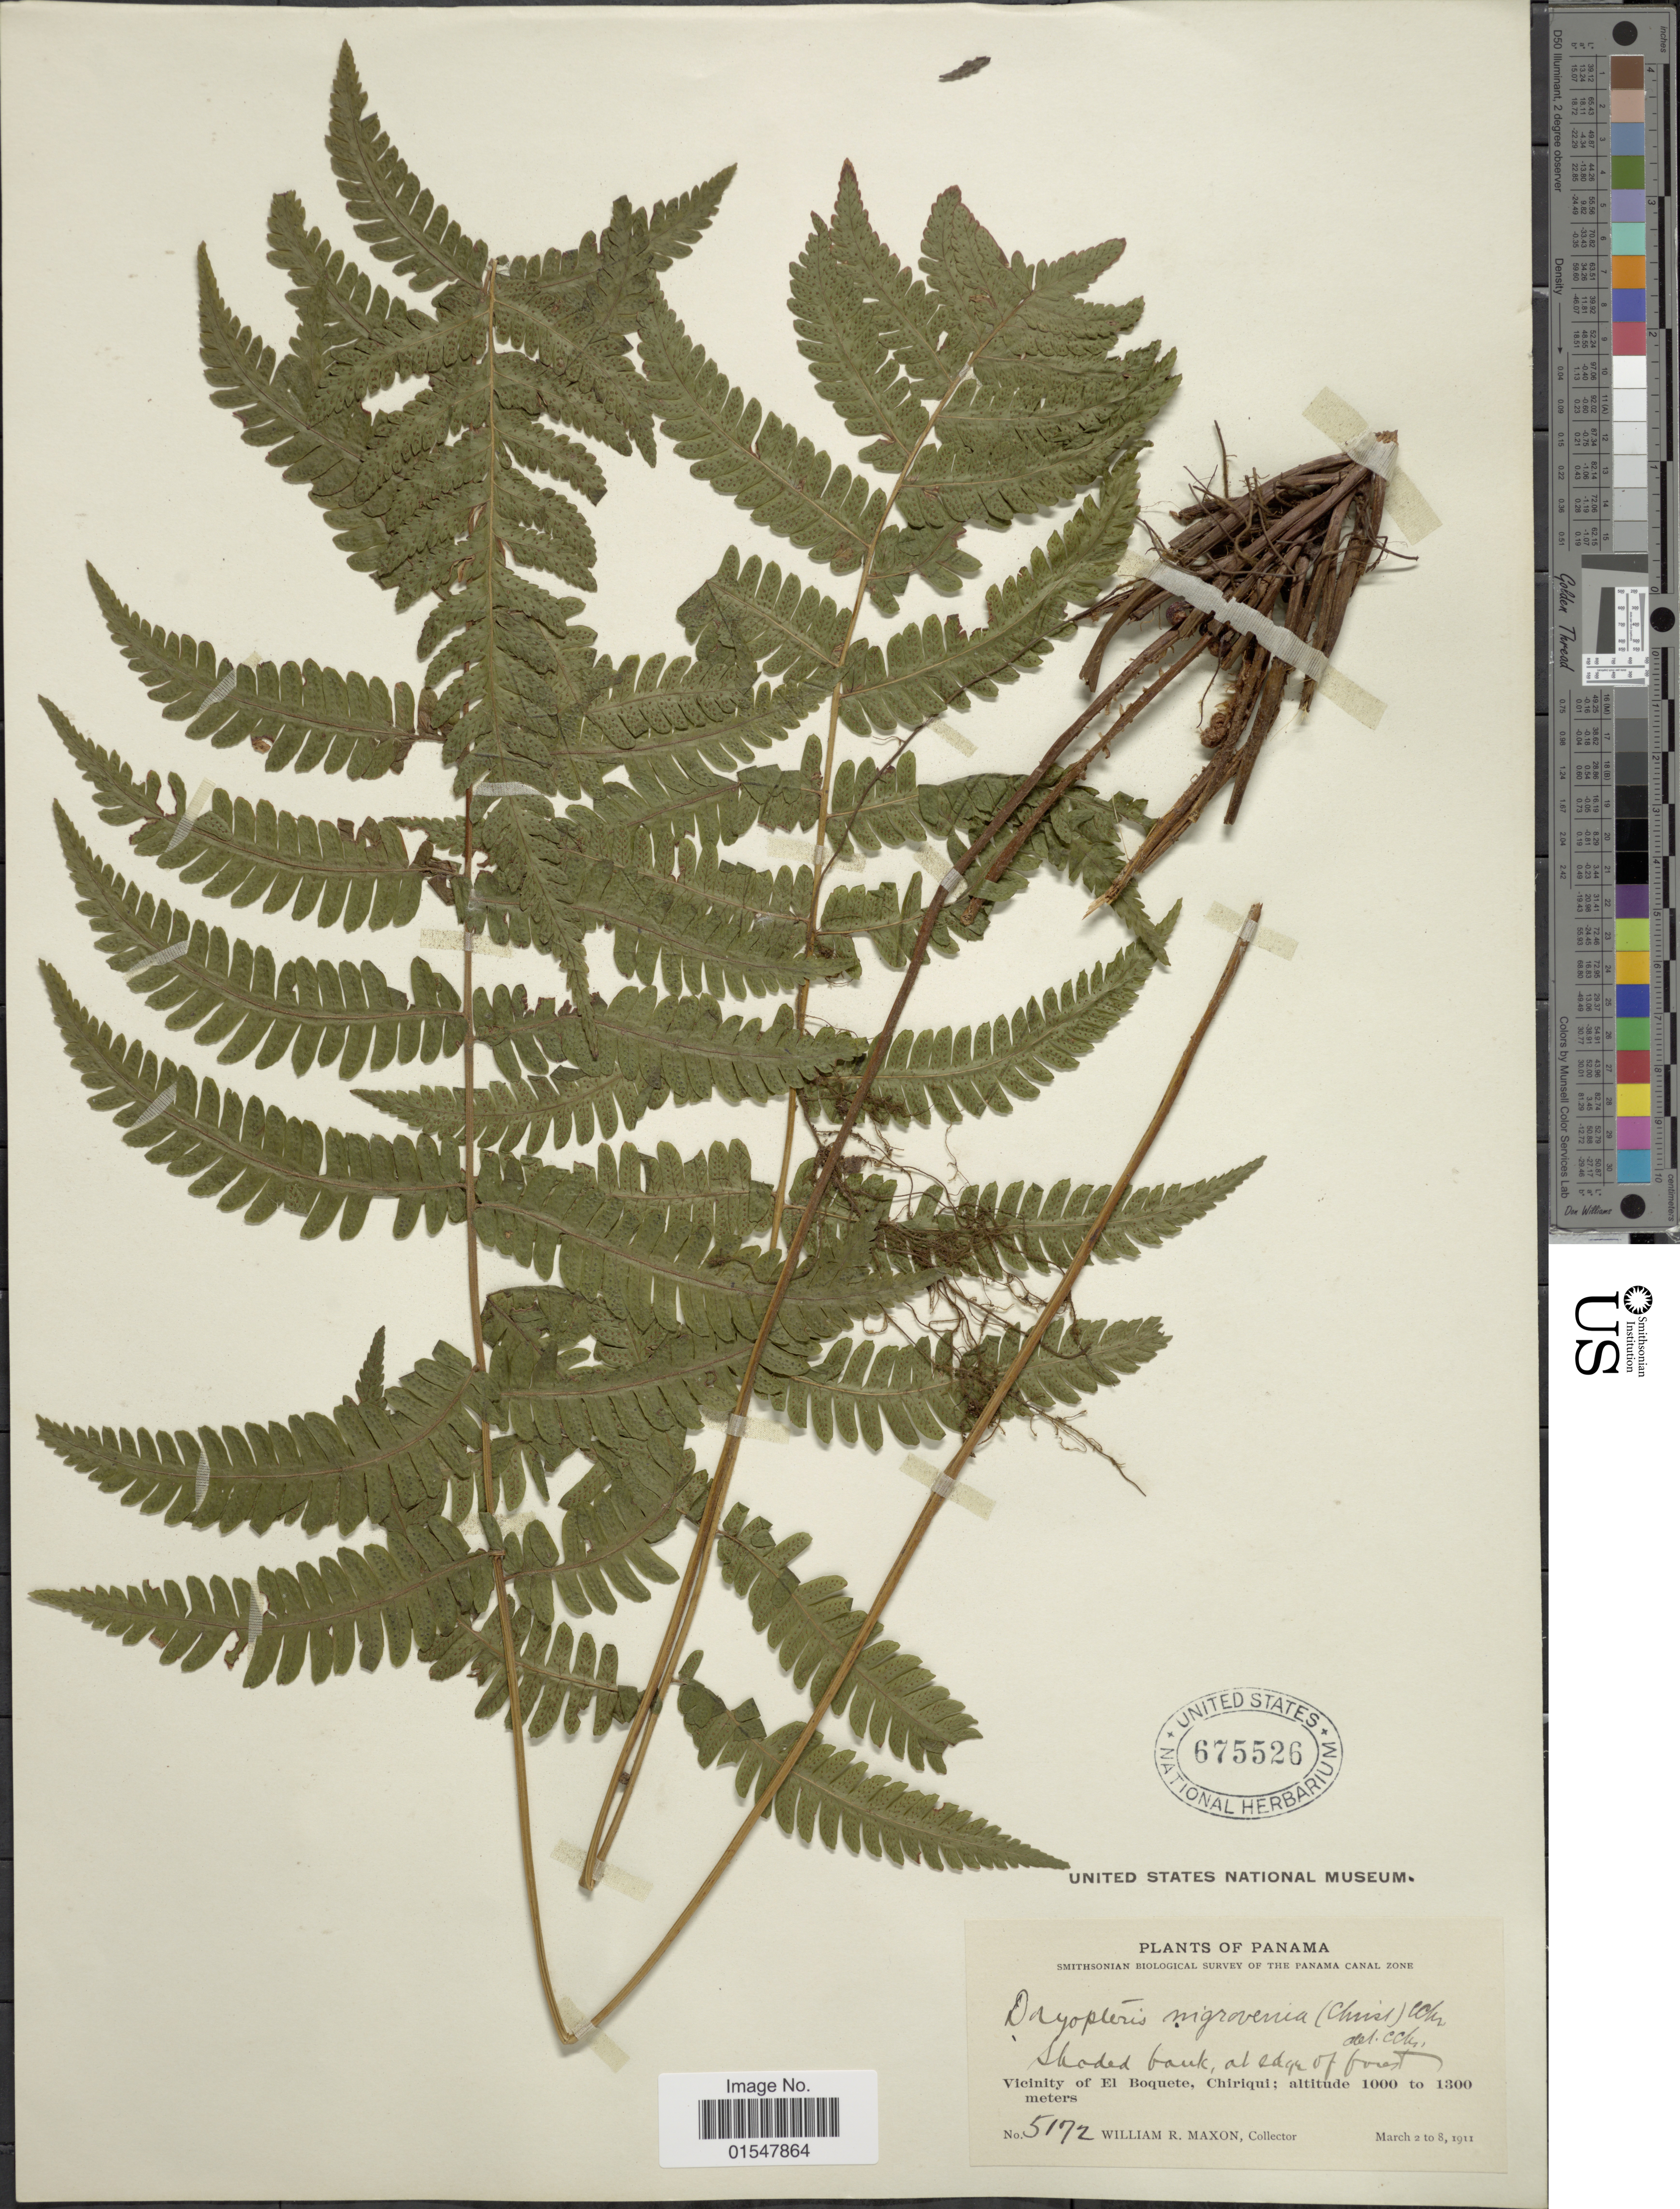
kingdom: Plantae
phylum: Tracheophyta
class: Polypodiopsida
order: Polypodiales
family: Dryopteridaceae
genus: Ctenitis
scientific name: Ctenitis nigrovenia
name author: (Christ) Copel.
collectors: W. R. Maxon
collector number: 5172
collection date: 1911-03-02/1911-03-08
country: Panama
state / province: Chiriqui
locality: Panama. Vicinity of El Boquete, Chiriqui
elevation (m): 1000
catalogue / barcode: US 675526